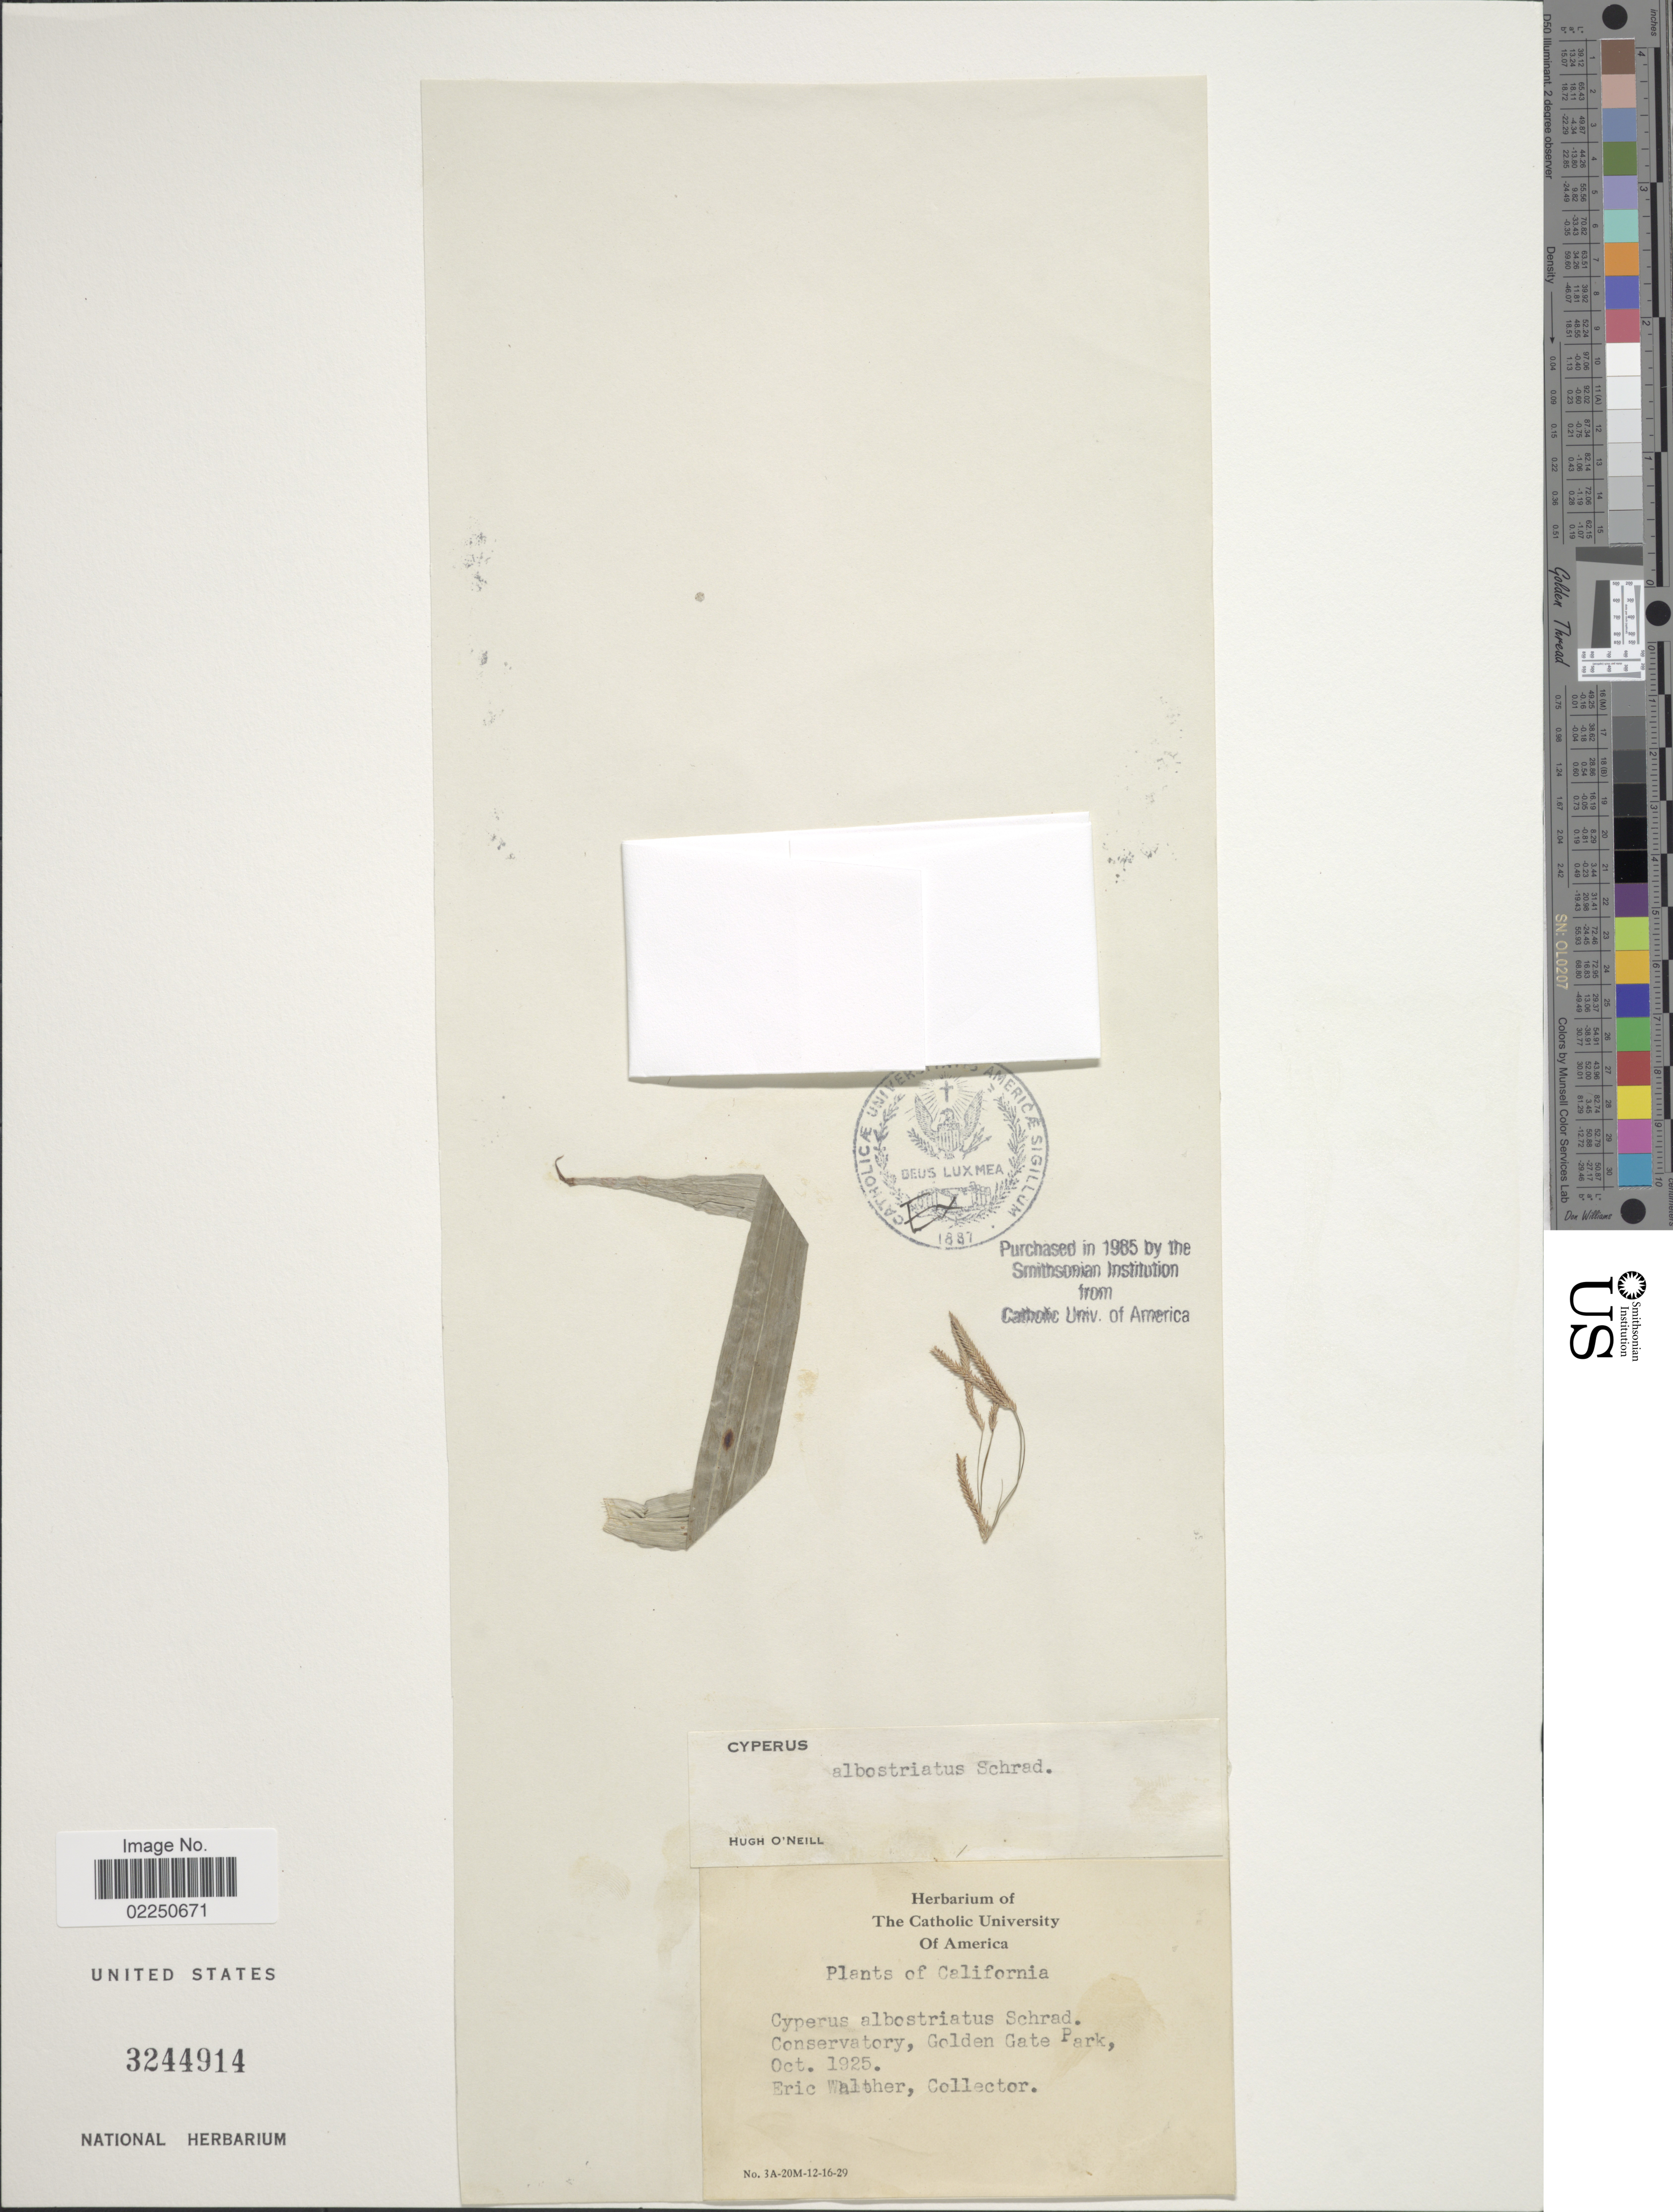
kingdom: Plantae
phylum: Tracheophyta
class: Liliopsida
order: Poales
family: Cyperaceae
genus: Cyperus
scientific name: Cyperus albostriatus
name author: Schrad.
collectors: E. Walther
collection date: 1925-10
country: United States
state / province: California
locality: Conservatory, Golden Gate Park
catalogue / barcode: US 3244914